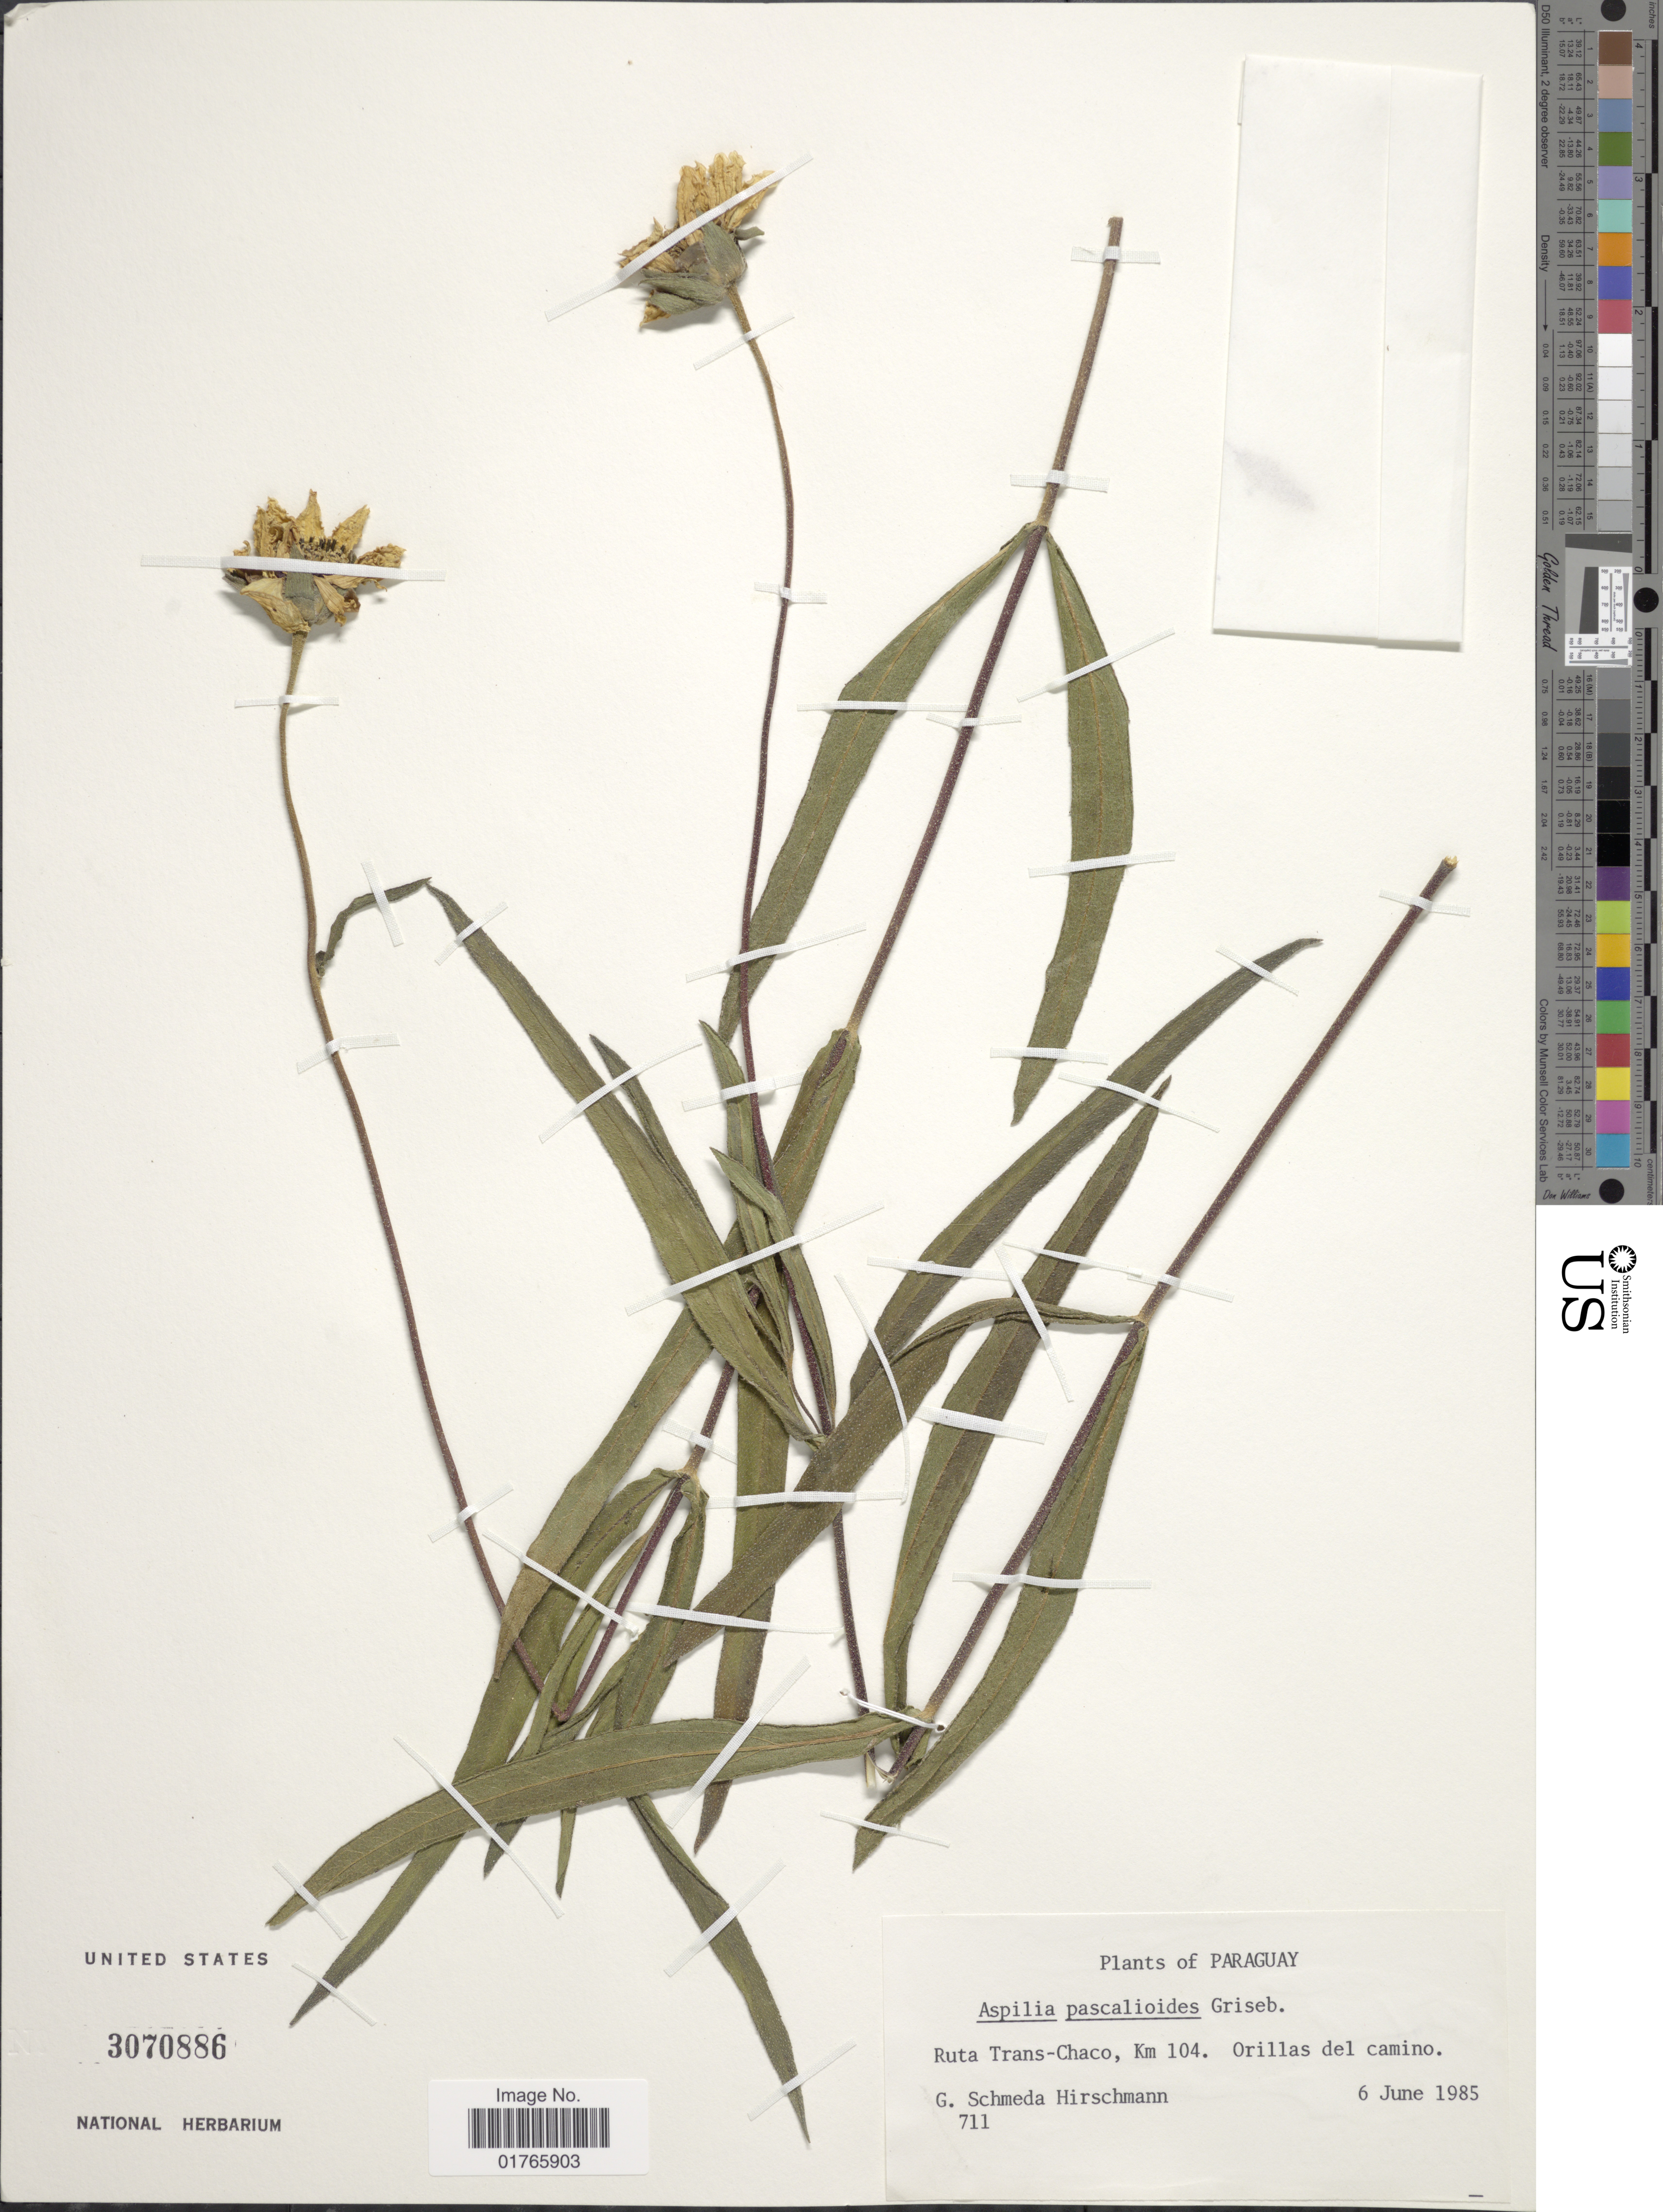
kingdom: Plantae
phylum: Tracheophyta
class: Magnoliopsida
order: Asterales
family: Asteraceae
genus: Aspilia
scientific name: Aspilia pascalioides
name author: Griseb.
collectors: G. Hirschmann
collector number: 711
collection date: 1985-06-06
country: Paraguay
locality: Ruta Trans-Chaco, km 104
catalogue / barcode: US 3070886